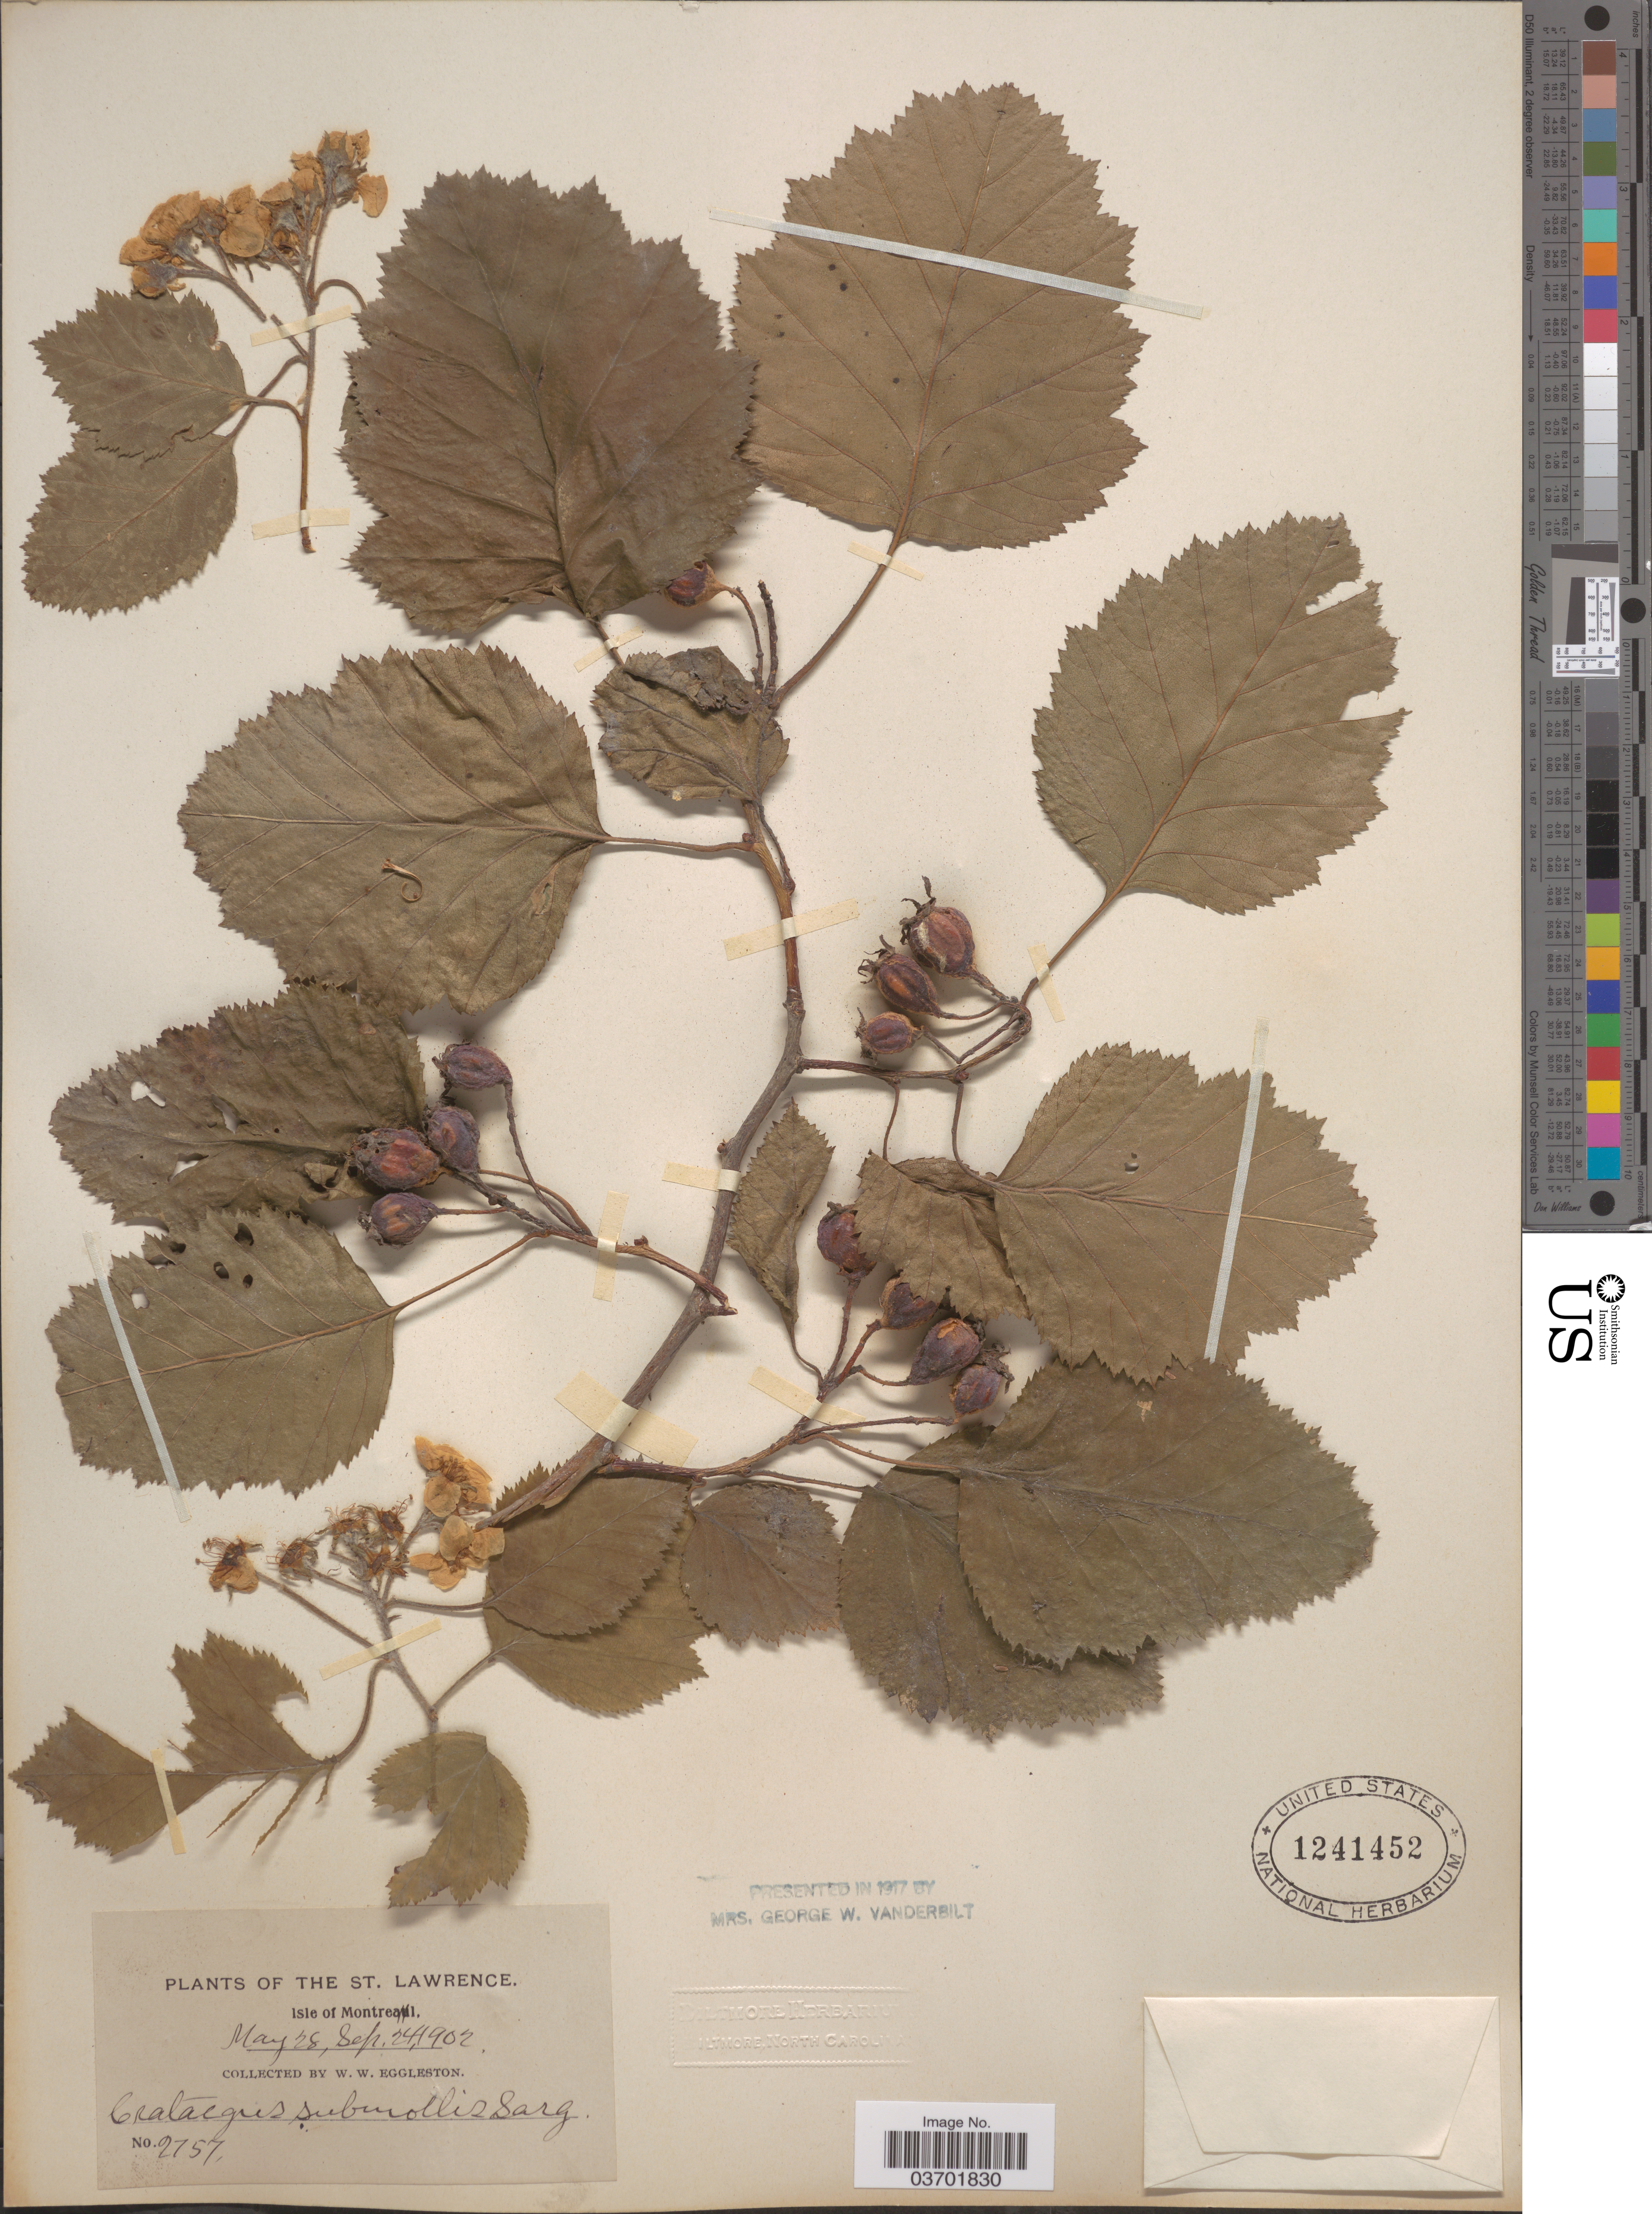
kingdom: Plantae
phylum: Tracheophyta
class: Magnoliopsida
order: Rosales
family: Rosaceae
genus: Crataegus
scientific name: Crataegus submollis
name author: Sarg.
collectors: W. W. Eggleston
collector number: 2757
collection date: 1902-05-28/1902-09-24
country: Canada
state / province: Quebec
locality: The St. Lawrence. Isle of Montreal.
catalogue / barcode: US 1241452